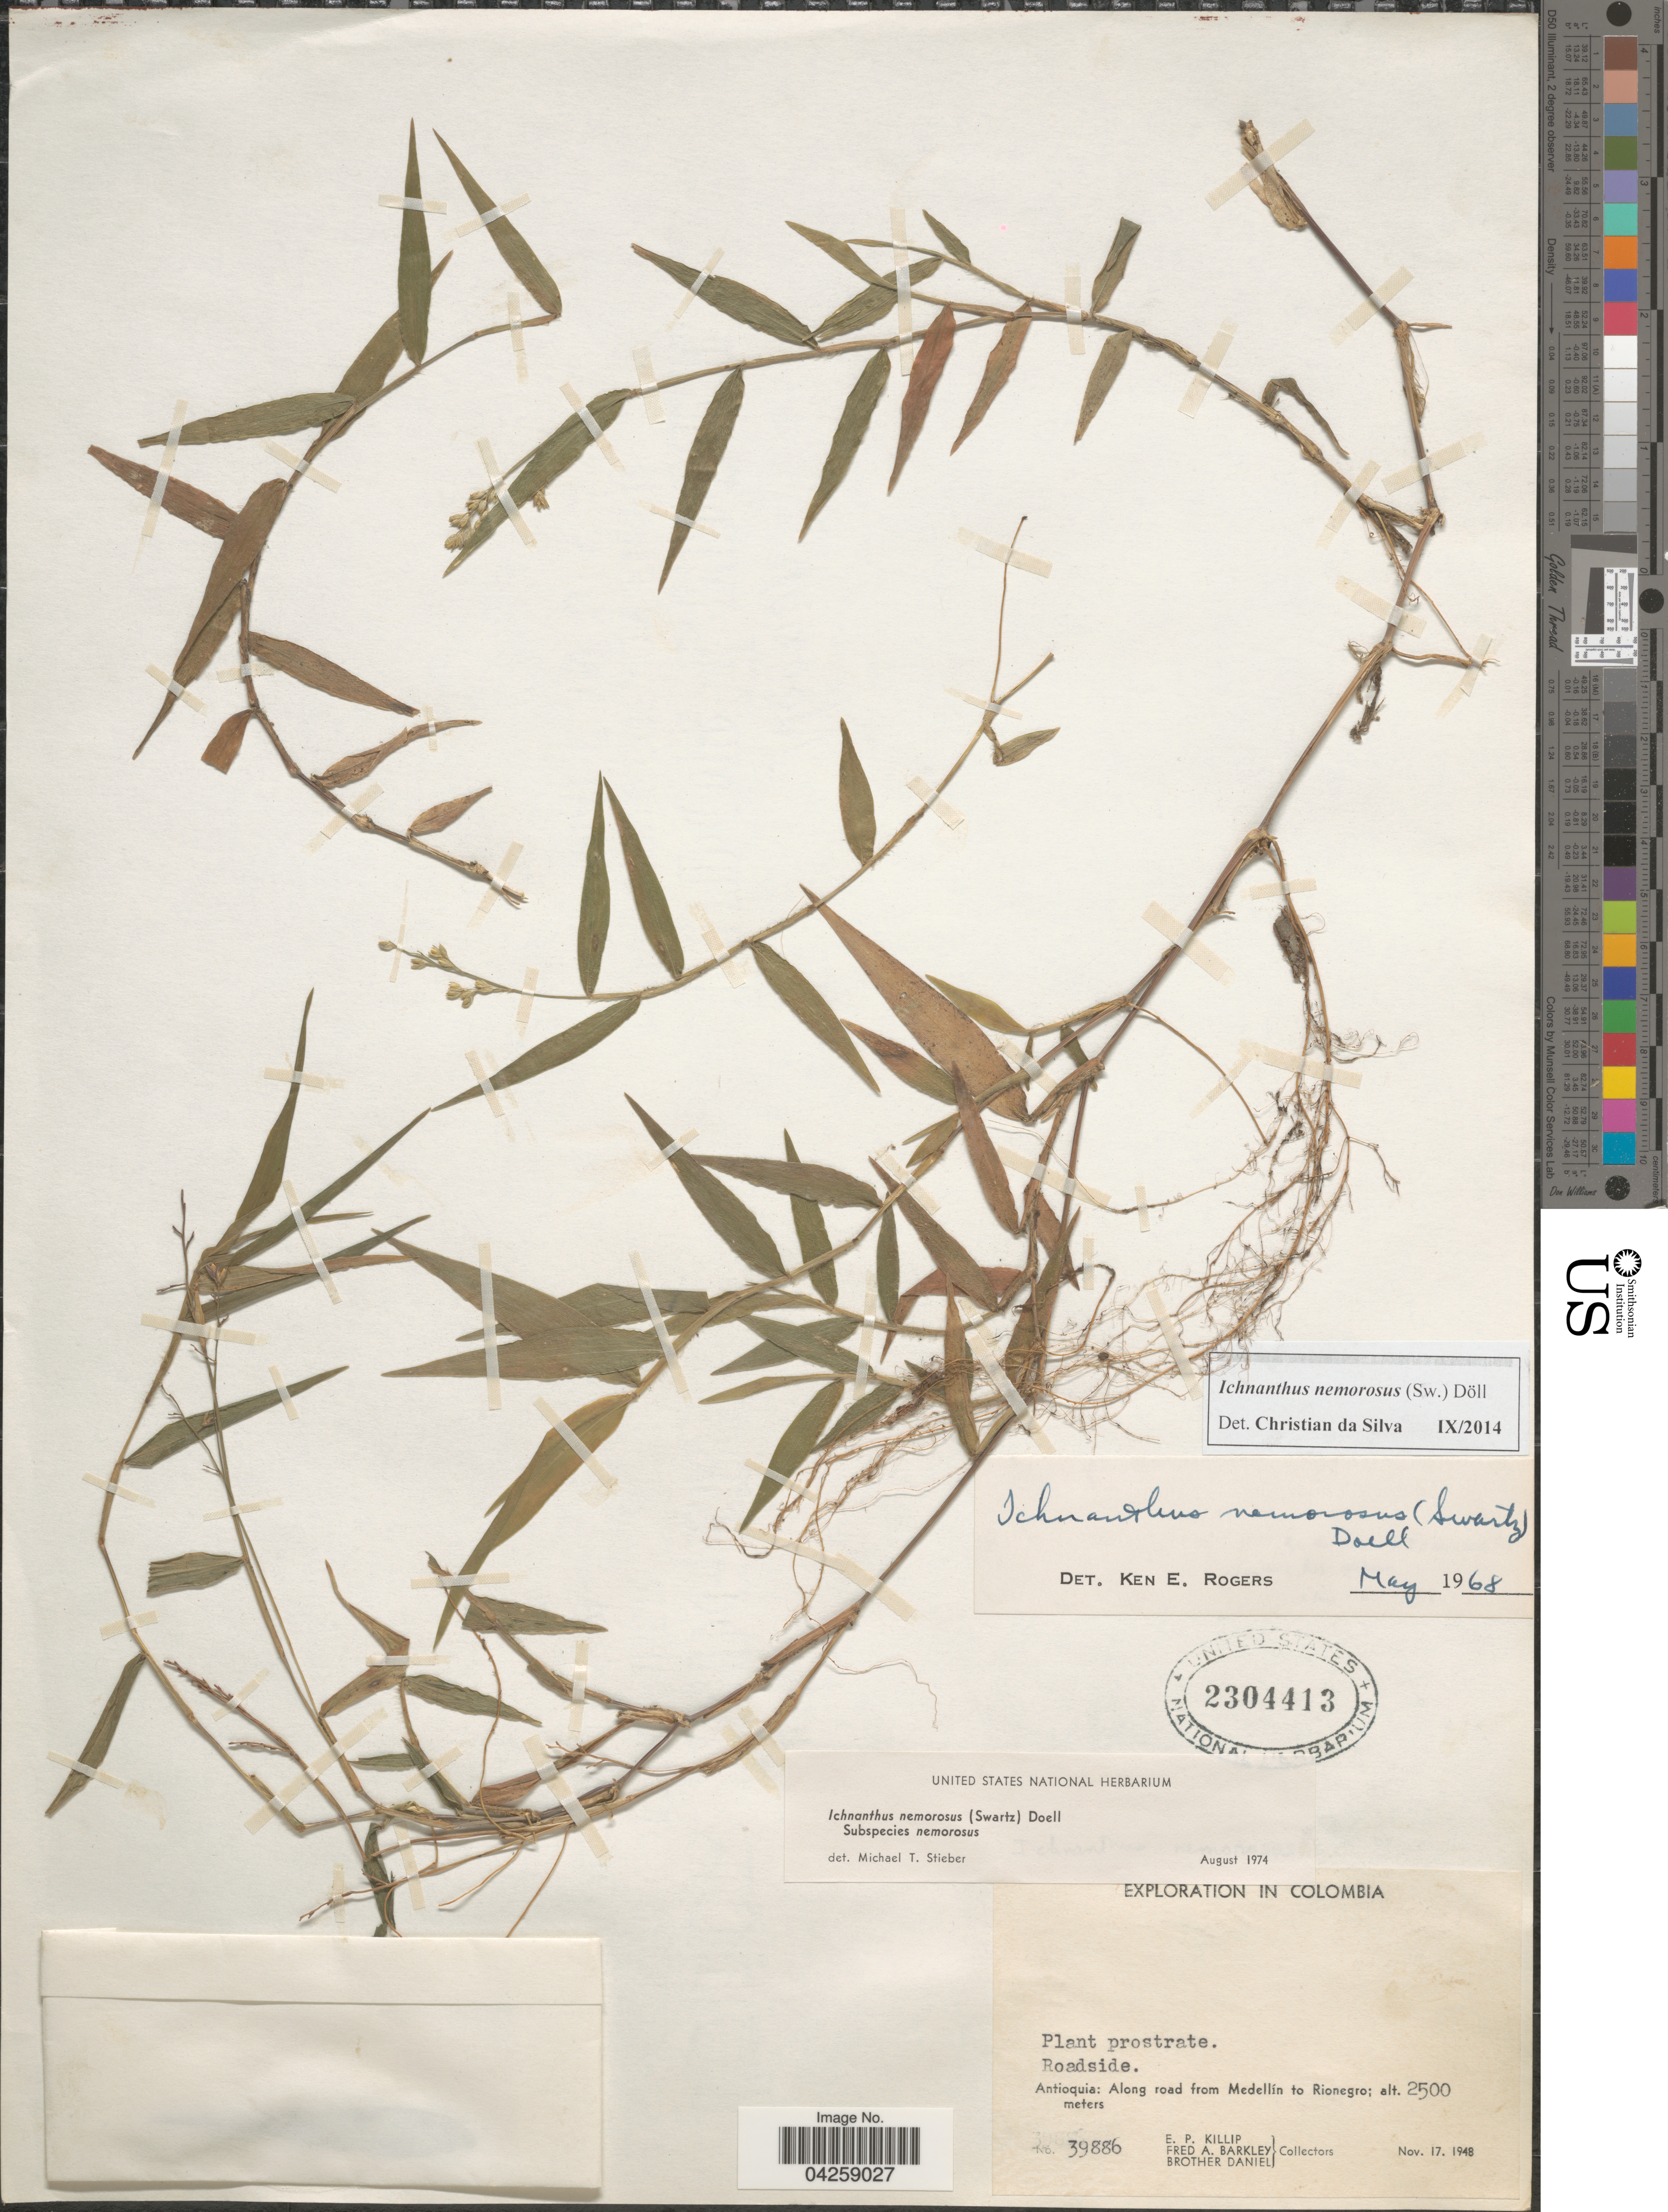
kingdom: Plantae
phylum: Tracheophyta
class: Liliopsida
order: Poales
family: Poaceae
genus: Ichnanthus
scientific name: Ichnanthus nemorosus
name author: (Sw.) Döll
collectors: E. P. Killip, F. A. Barkley & Bro. Daniel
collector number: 39886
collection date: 1948-11-17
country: Colombia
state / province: Antioquia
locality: Exploration in Colombia. Along road from Medellín to Rionegro.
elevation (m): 2500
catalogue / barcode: US 2304413